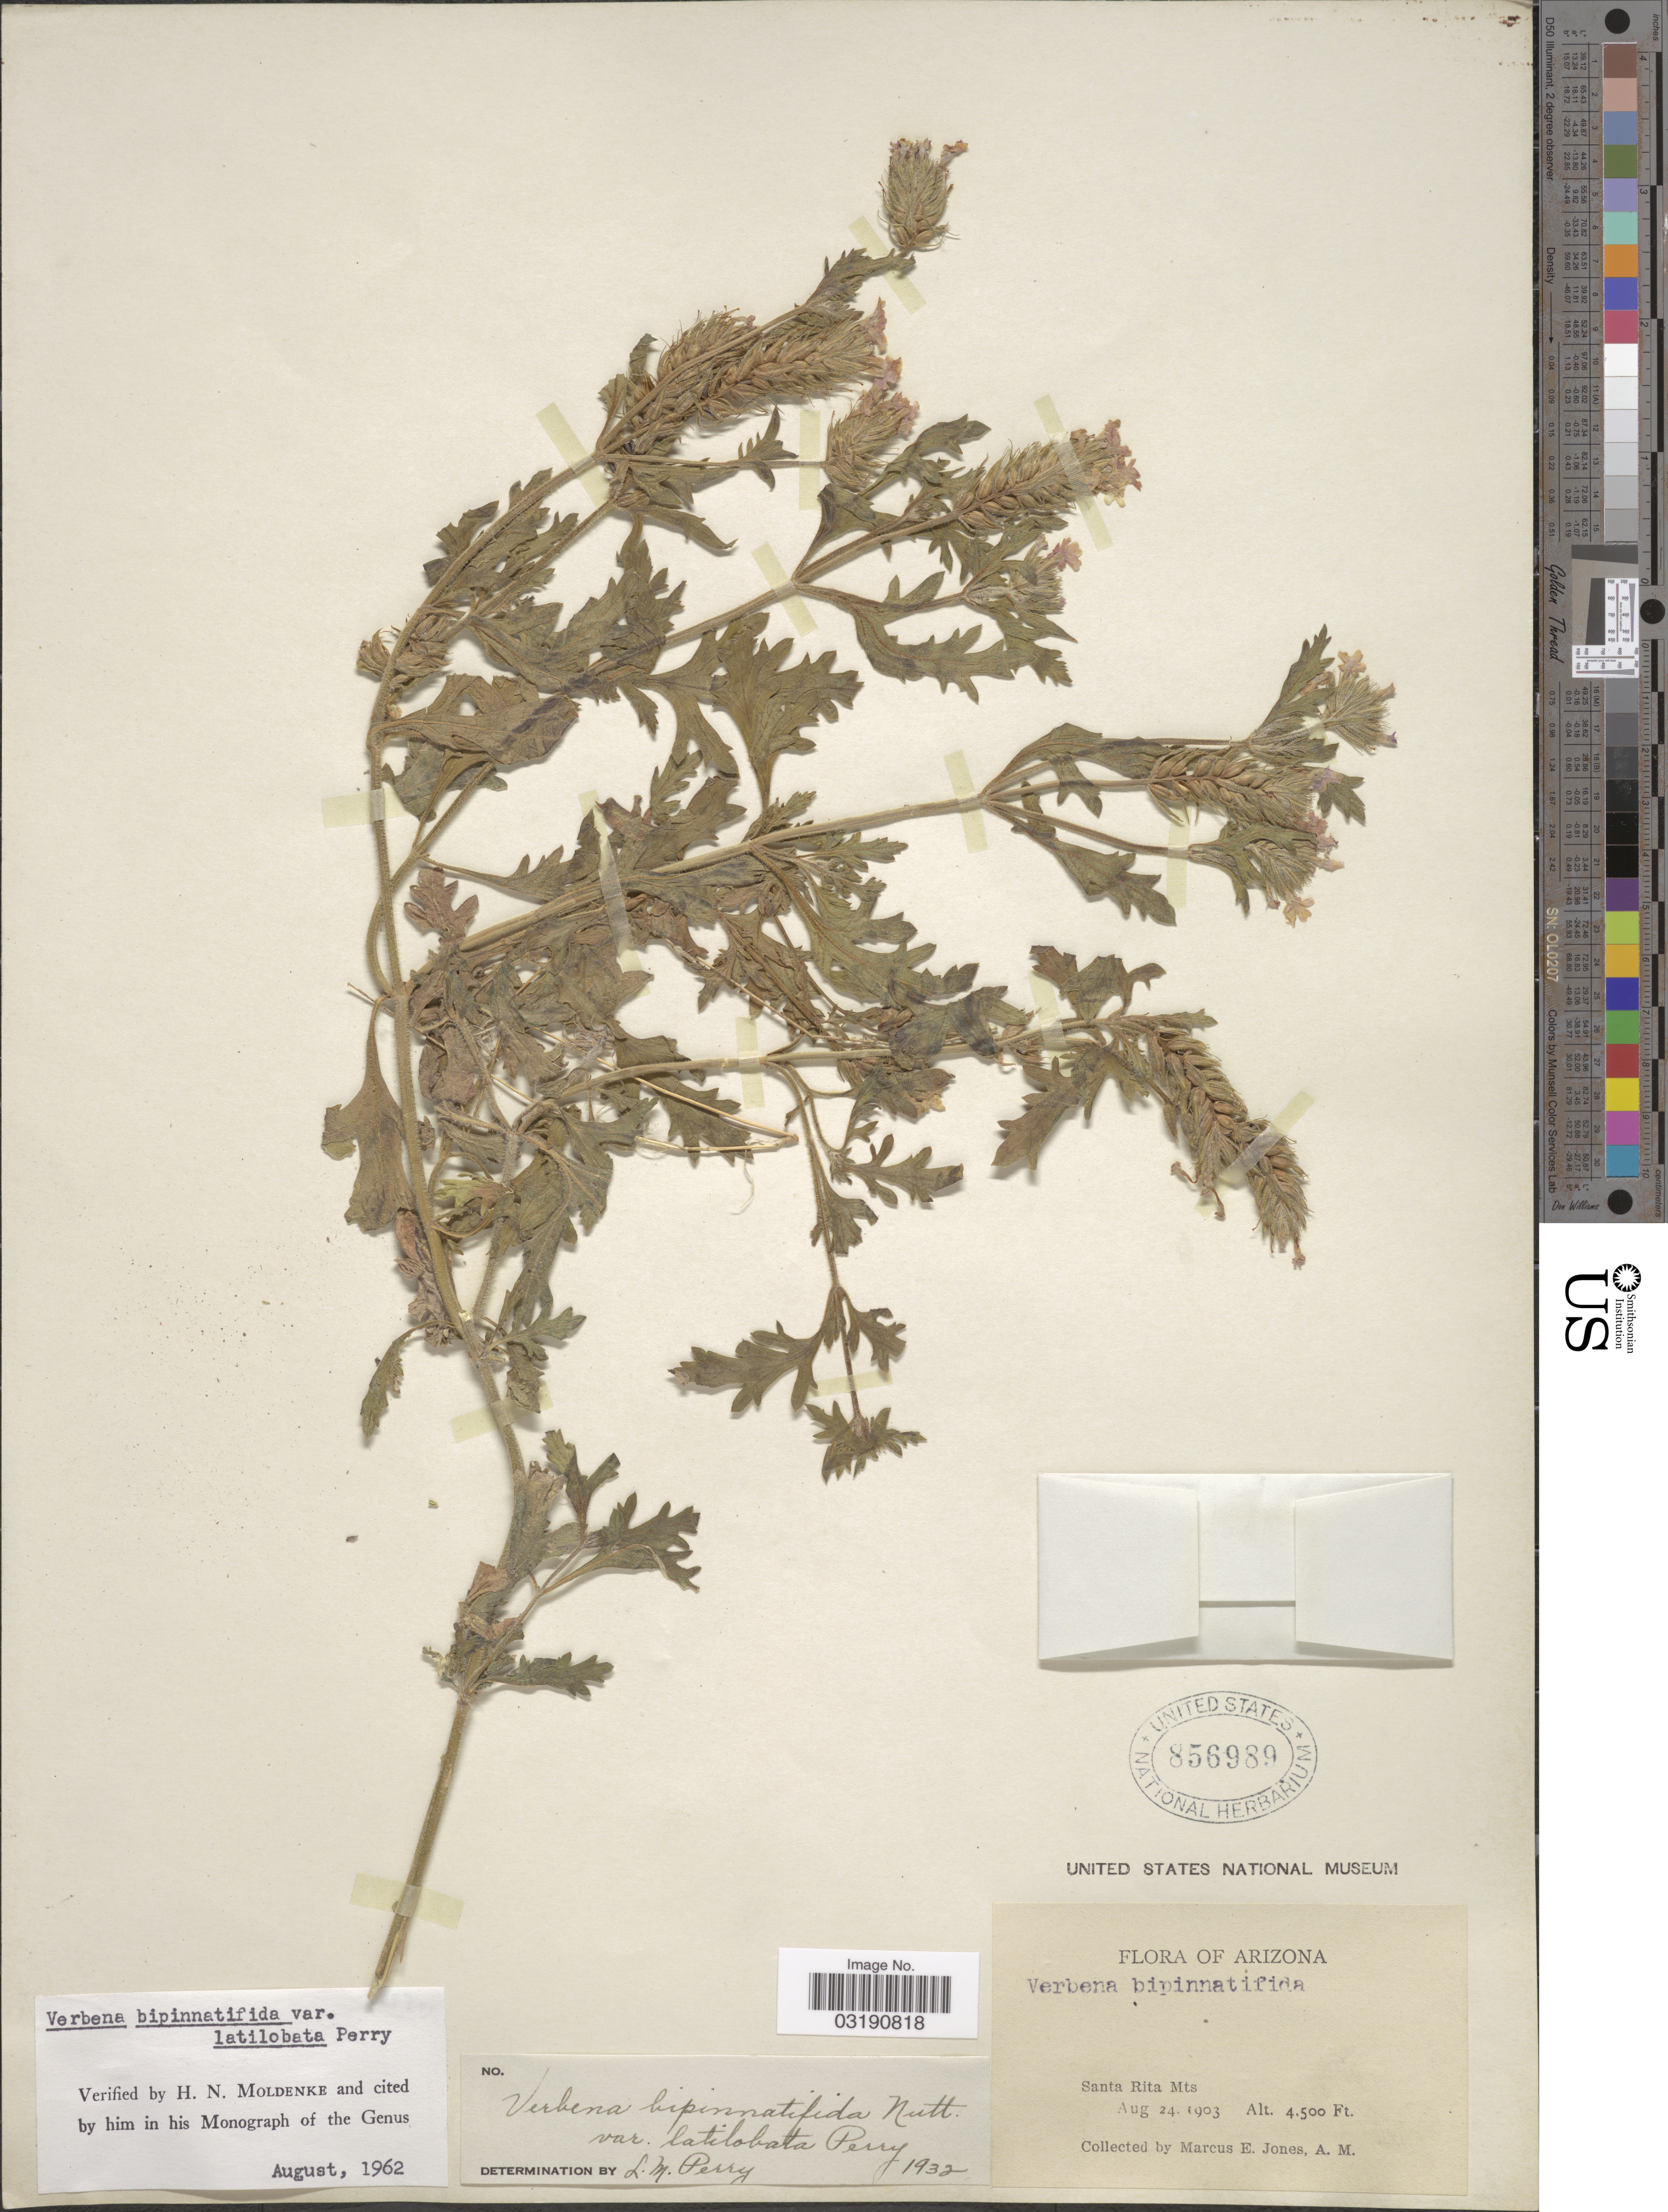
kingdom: Plantae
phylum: Tracheophyta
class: Magnoliopsida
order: Lamiales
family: Verbenaceae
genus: Verbena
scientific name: Verbena bipinnatifida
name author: (Schauer) Nutt.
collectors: M. E. Jones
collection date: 1903-08-24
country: United States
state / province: Arizona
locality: Santa Rita Mts.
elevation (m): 1372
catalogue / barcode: US 856989